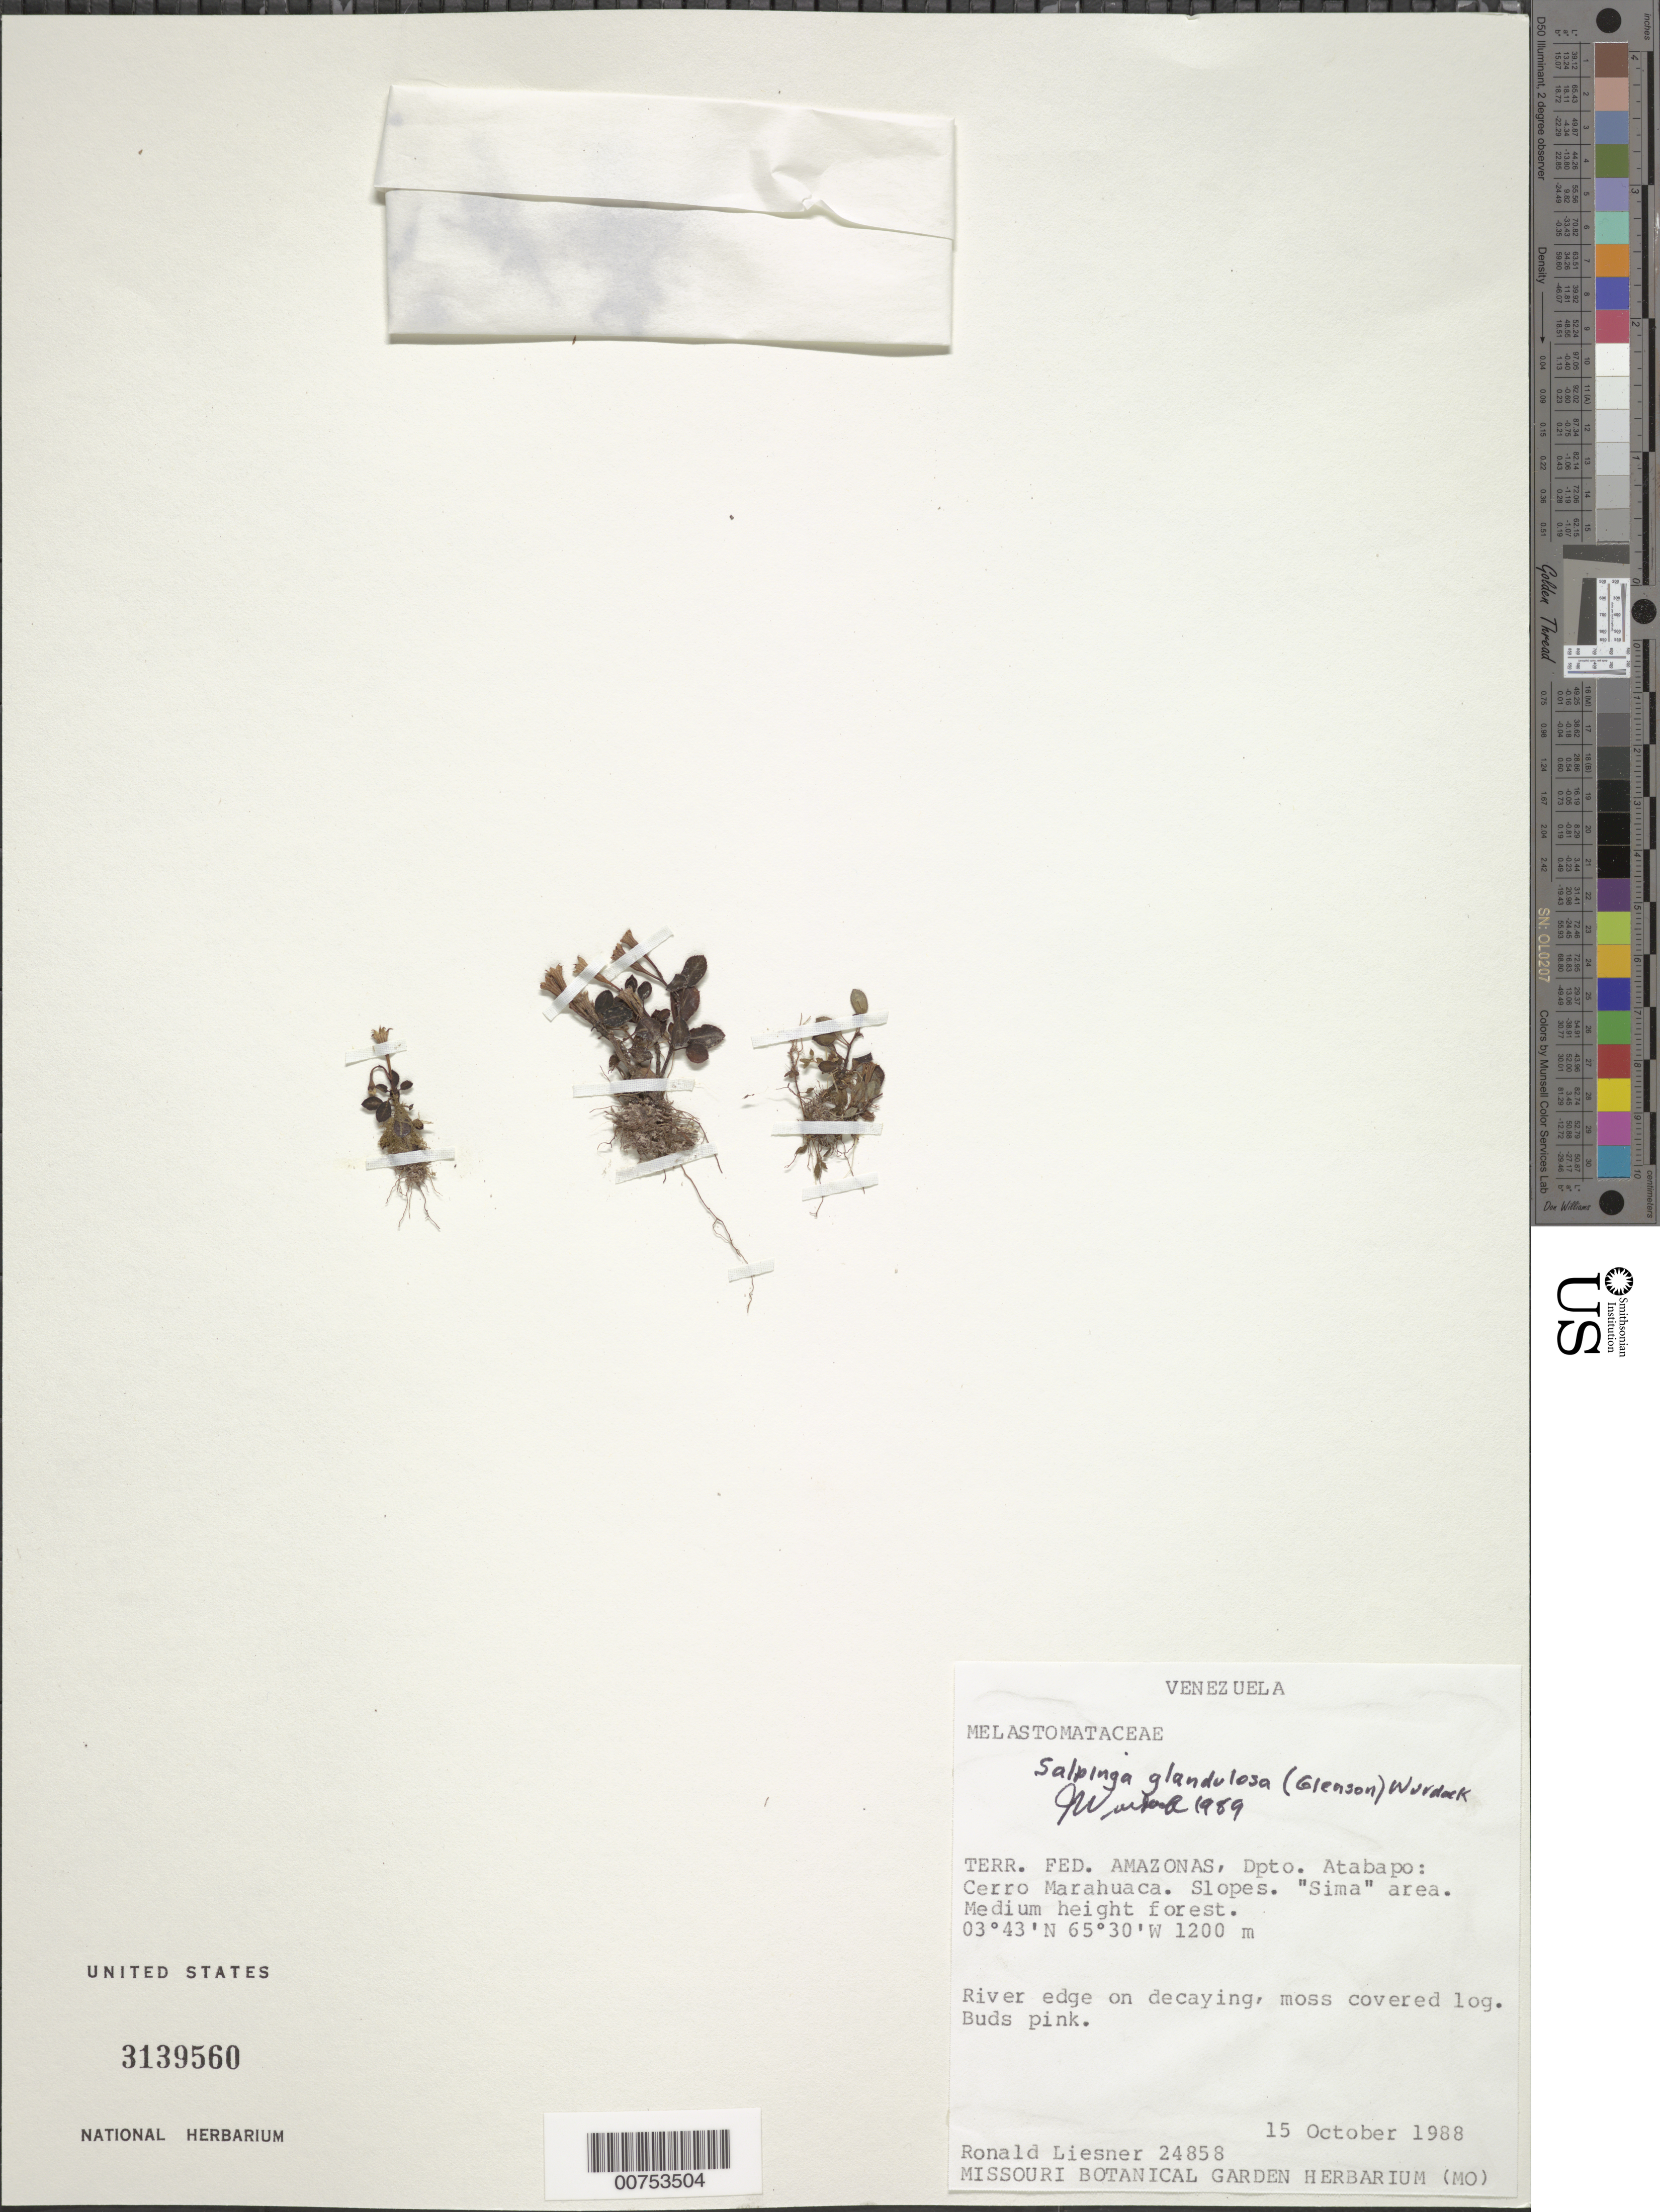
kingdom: Plantae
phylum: Tracheophyta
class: Magnoliopsida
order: Myrtales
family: Melastomataceae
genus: Salpinga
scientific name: Salpinga glandulosa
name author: (Gleason) Wurdack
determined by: Wurdack, John J., (US), US (UNITED STATES)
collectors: R. L. Liesner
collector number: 24858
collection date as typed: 15-Oct-88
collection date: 1988-10-15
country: Venezuela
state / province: Amazonas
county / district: Atabapo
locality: Cerro Marahuaca, "Sima" area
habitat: River edge on decaying, moss covered log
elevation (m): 1200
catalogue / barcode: US 3139560